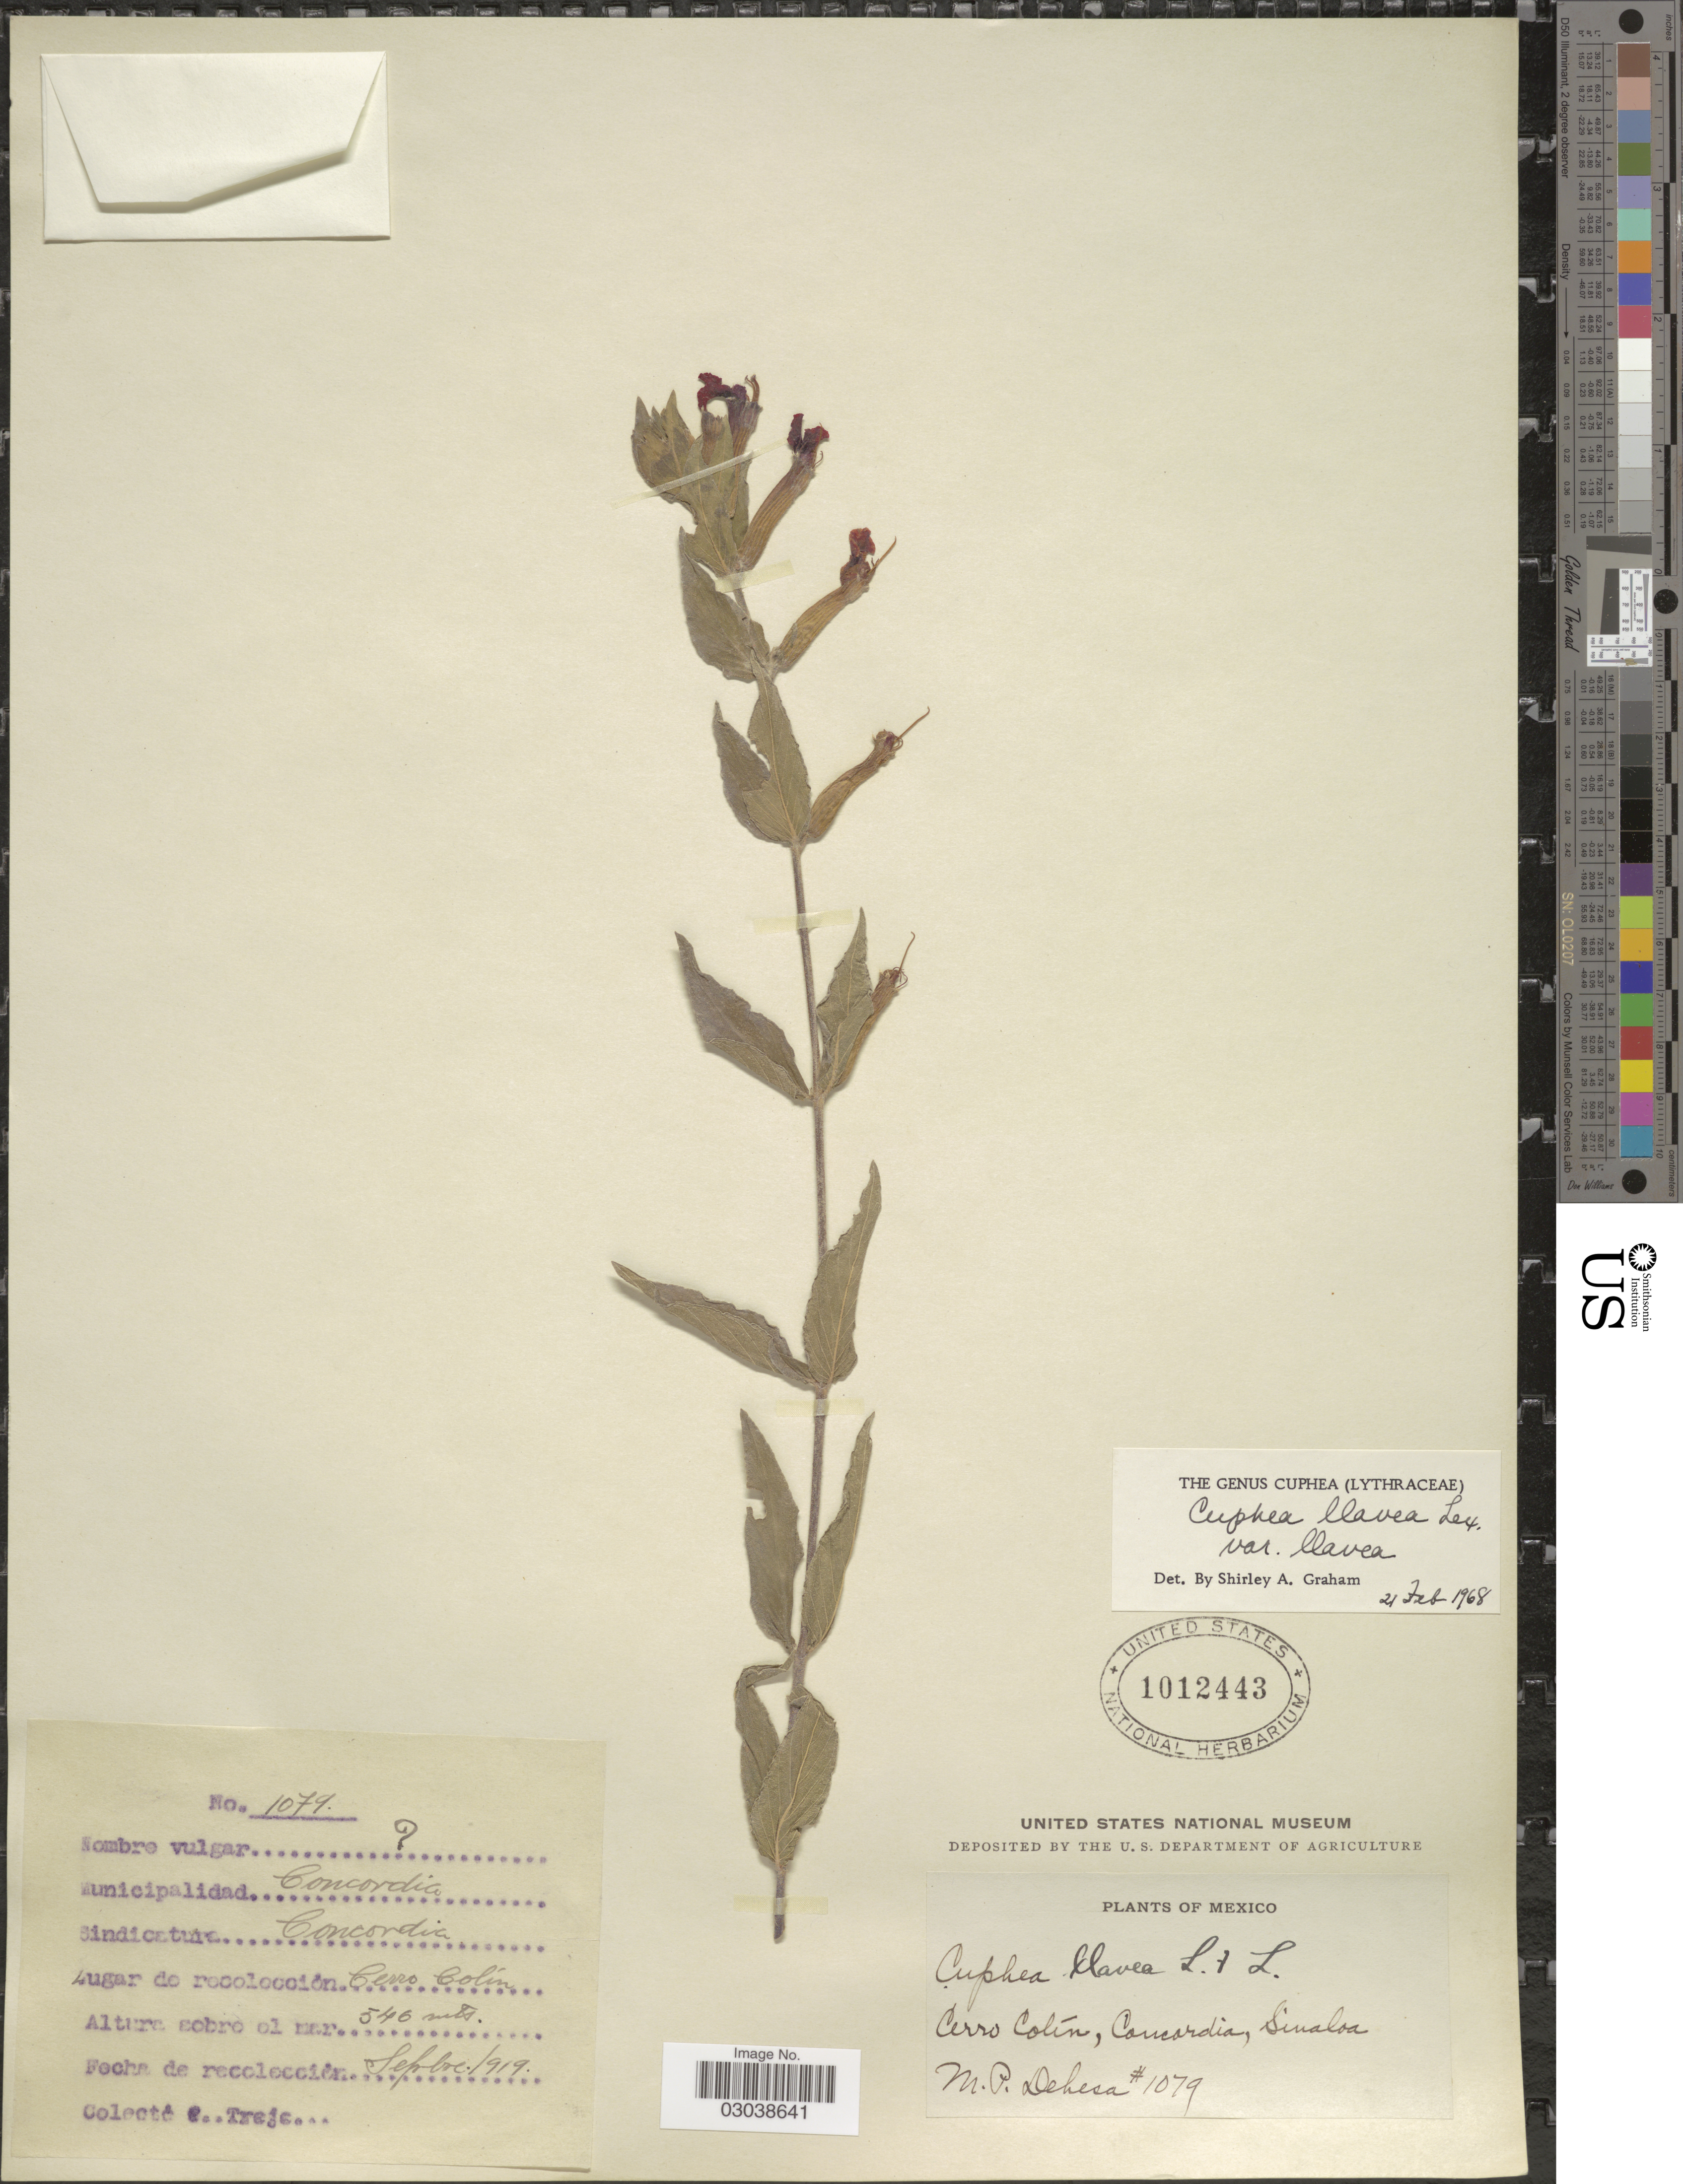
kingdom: Plantae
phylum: Tracheophyta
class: Magnoliopsida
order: Myrtales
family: Lythraceae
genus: Cuphea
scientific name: Cuphea llavea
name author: Lex.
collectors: M. Dehesa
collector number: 1079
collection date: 1919-09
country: Mexico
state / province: Sinaloa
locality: Cerro Colín, Municipalidad Concordia, Sinaloa.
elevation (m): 546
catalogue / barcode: US 1012443